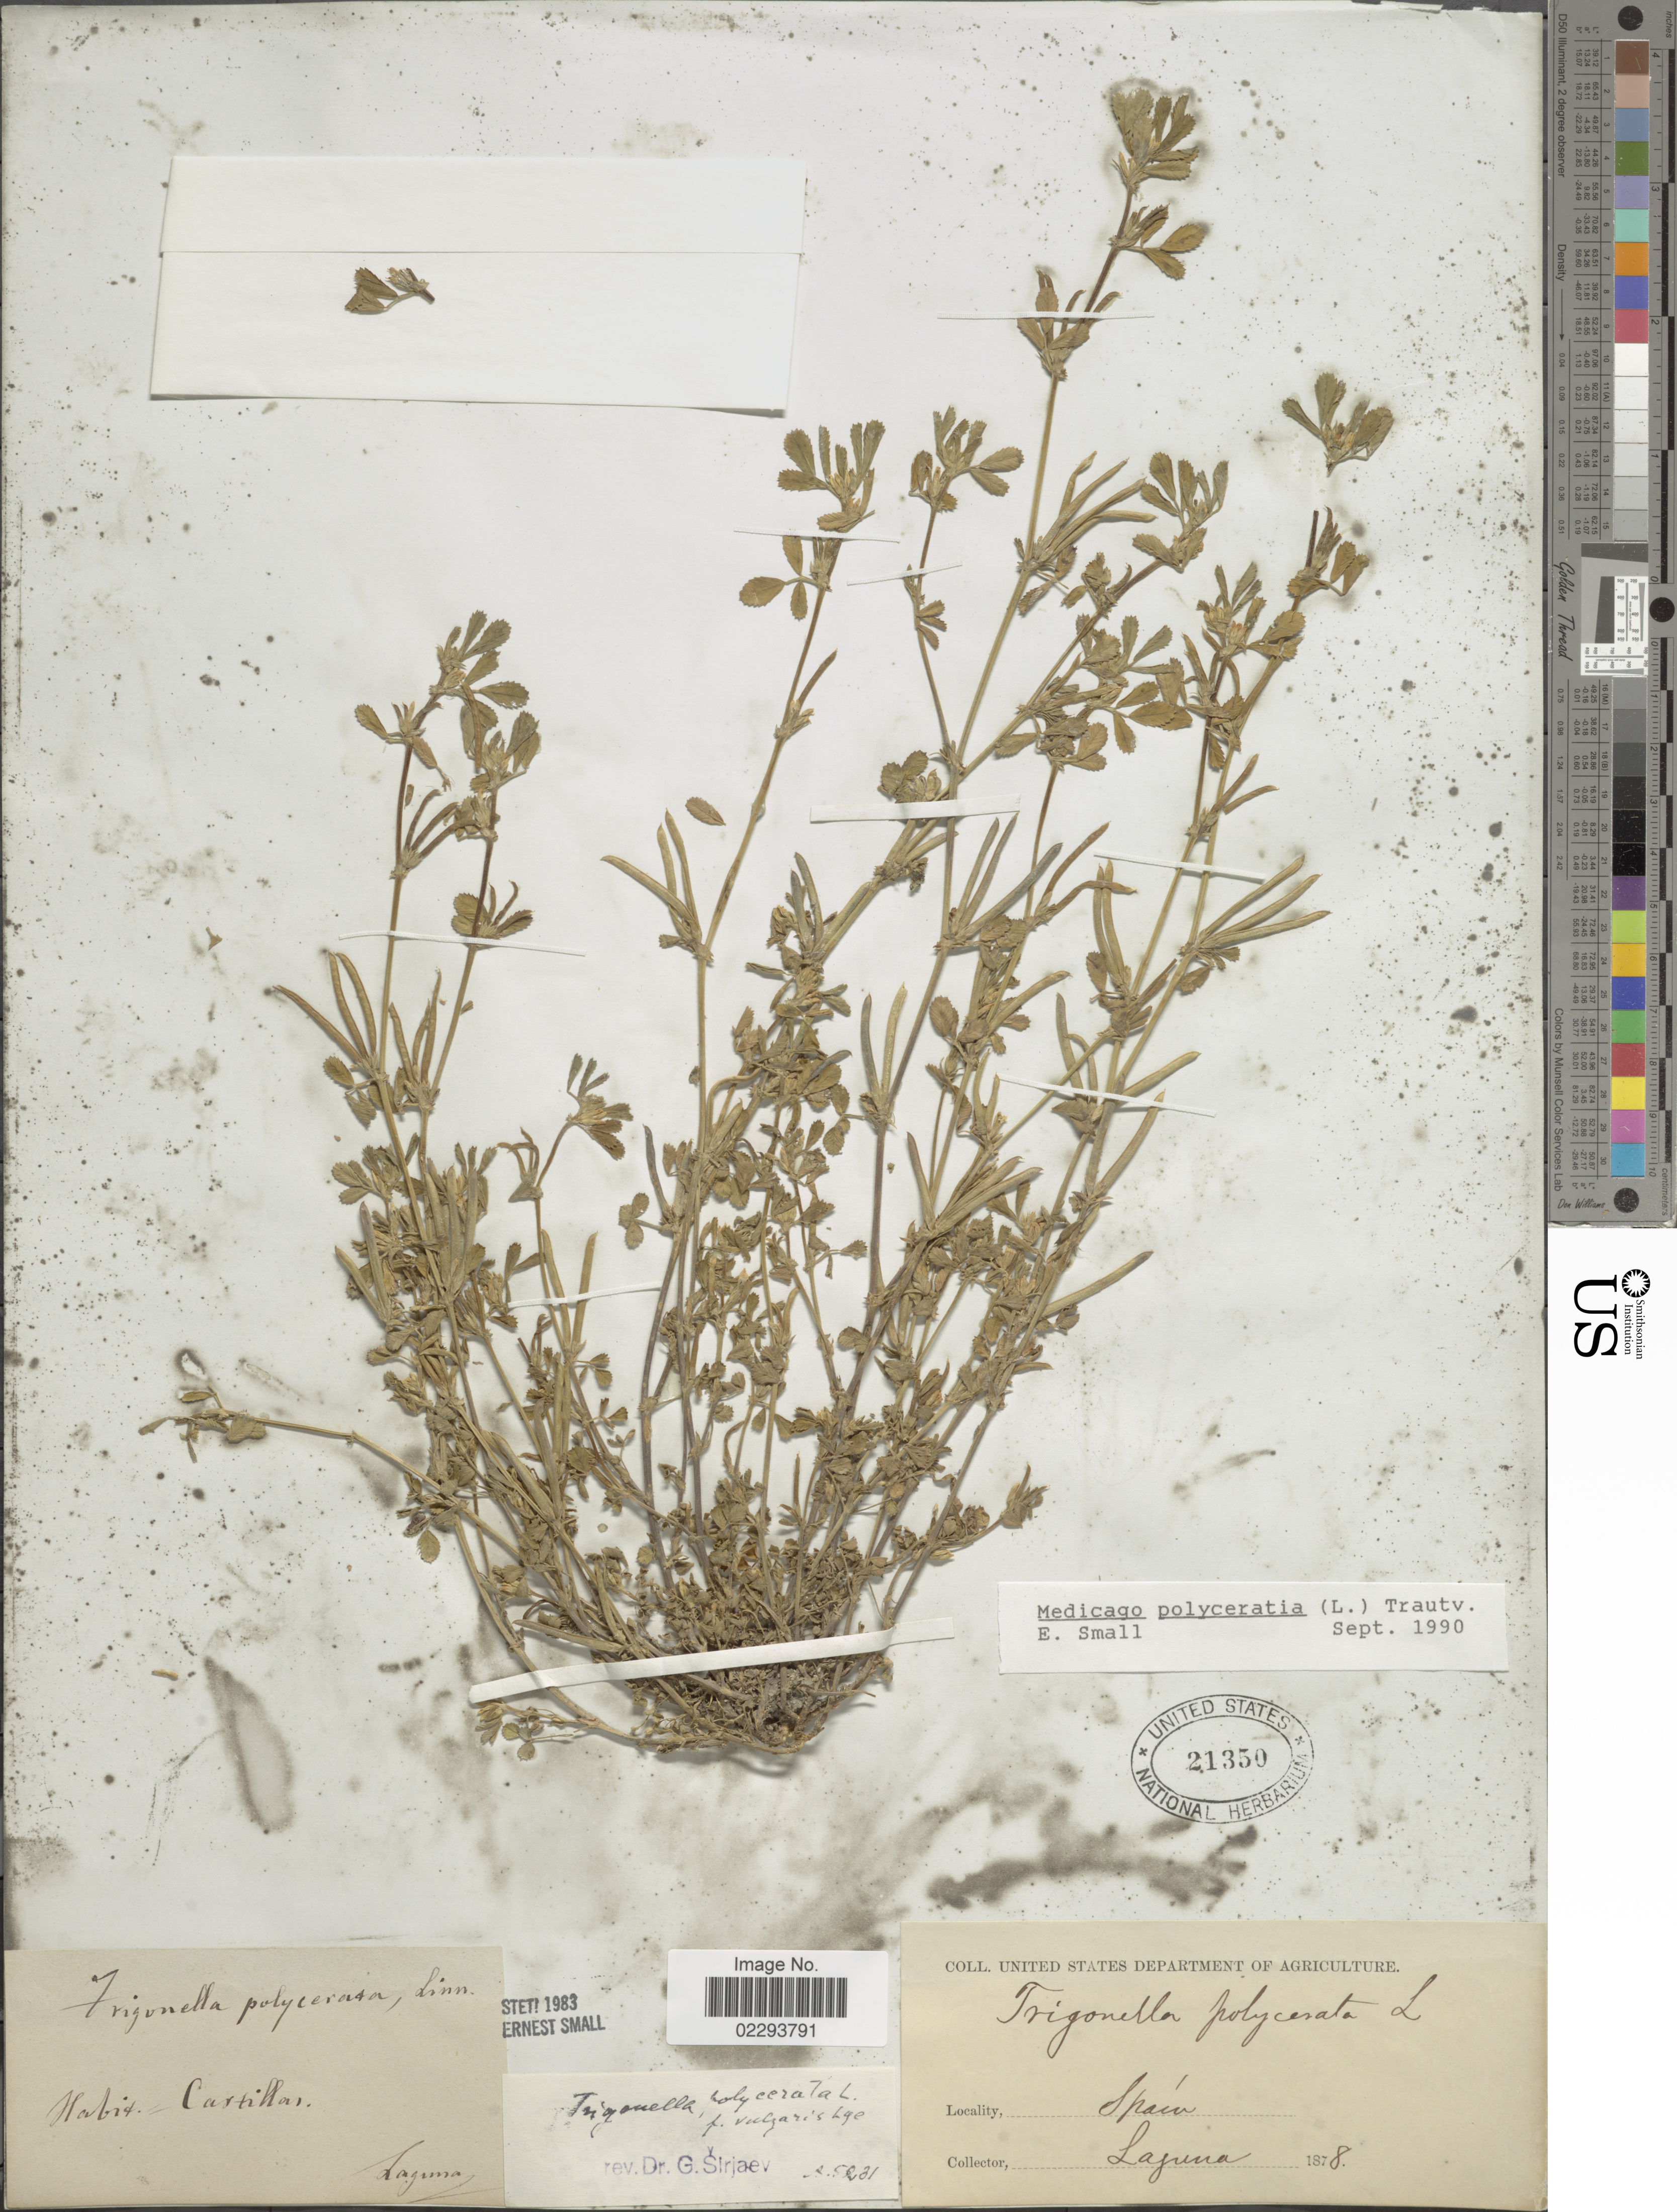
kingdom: Plantae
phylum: Tracheophyta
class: Magnoliopsida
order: Fabales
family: Fabaceae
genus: Medicago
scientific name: Medicago polyceratia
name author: (L.) Trautv.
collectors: -. Laguna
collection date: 1878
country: Spain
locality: Castillas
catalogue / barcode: US 21350